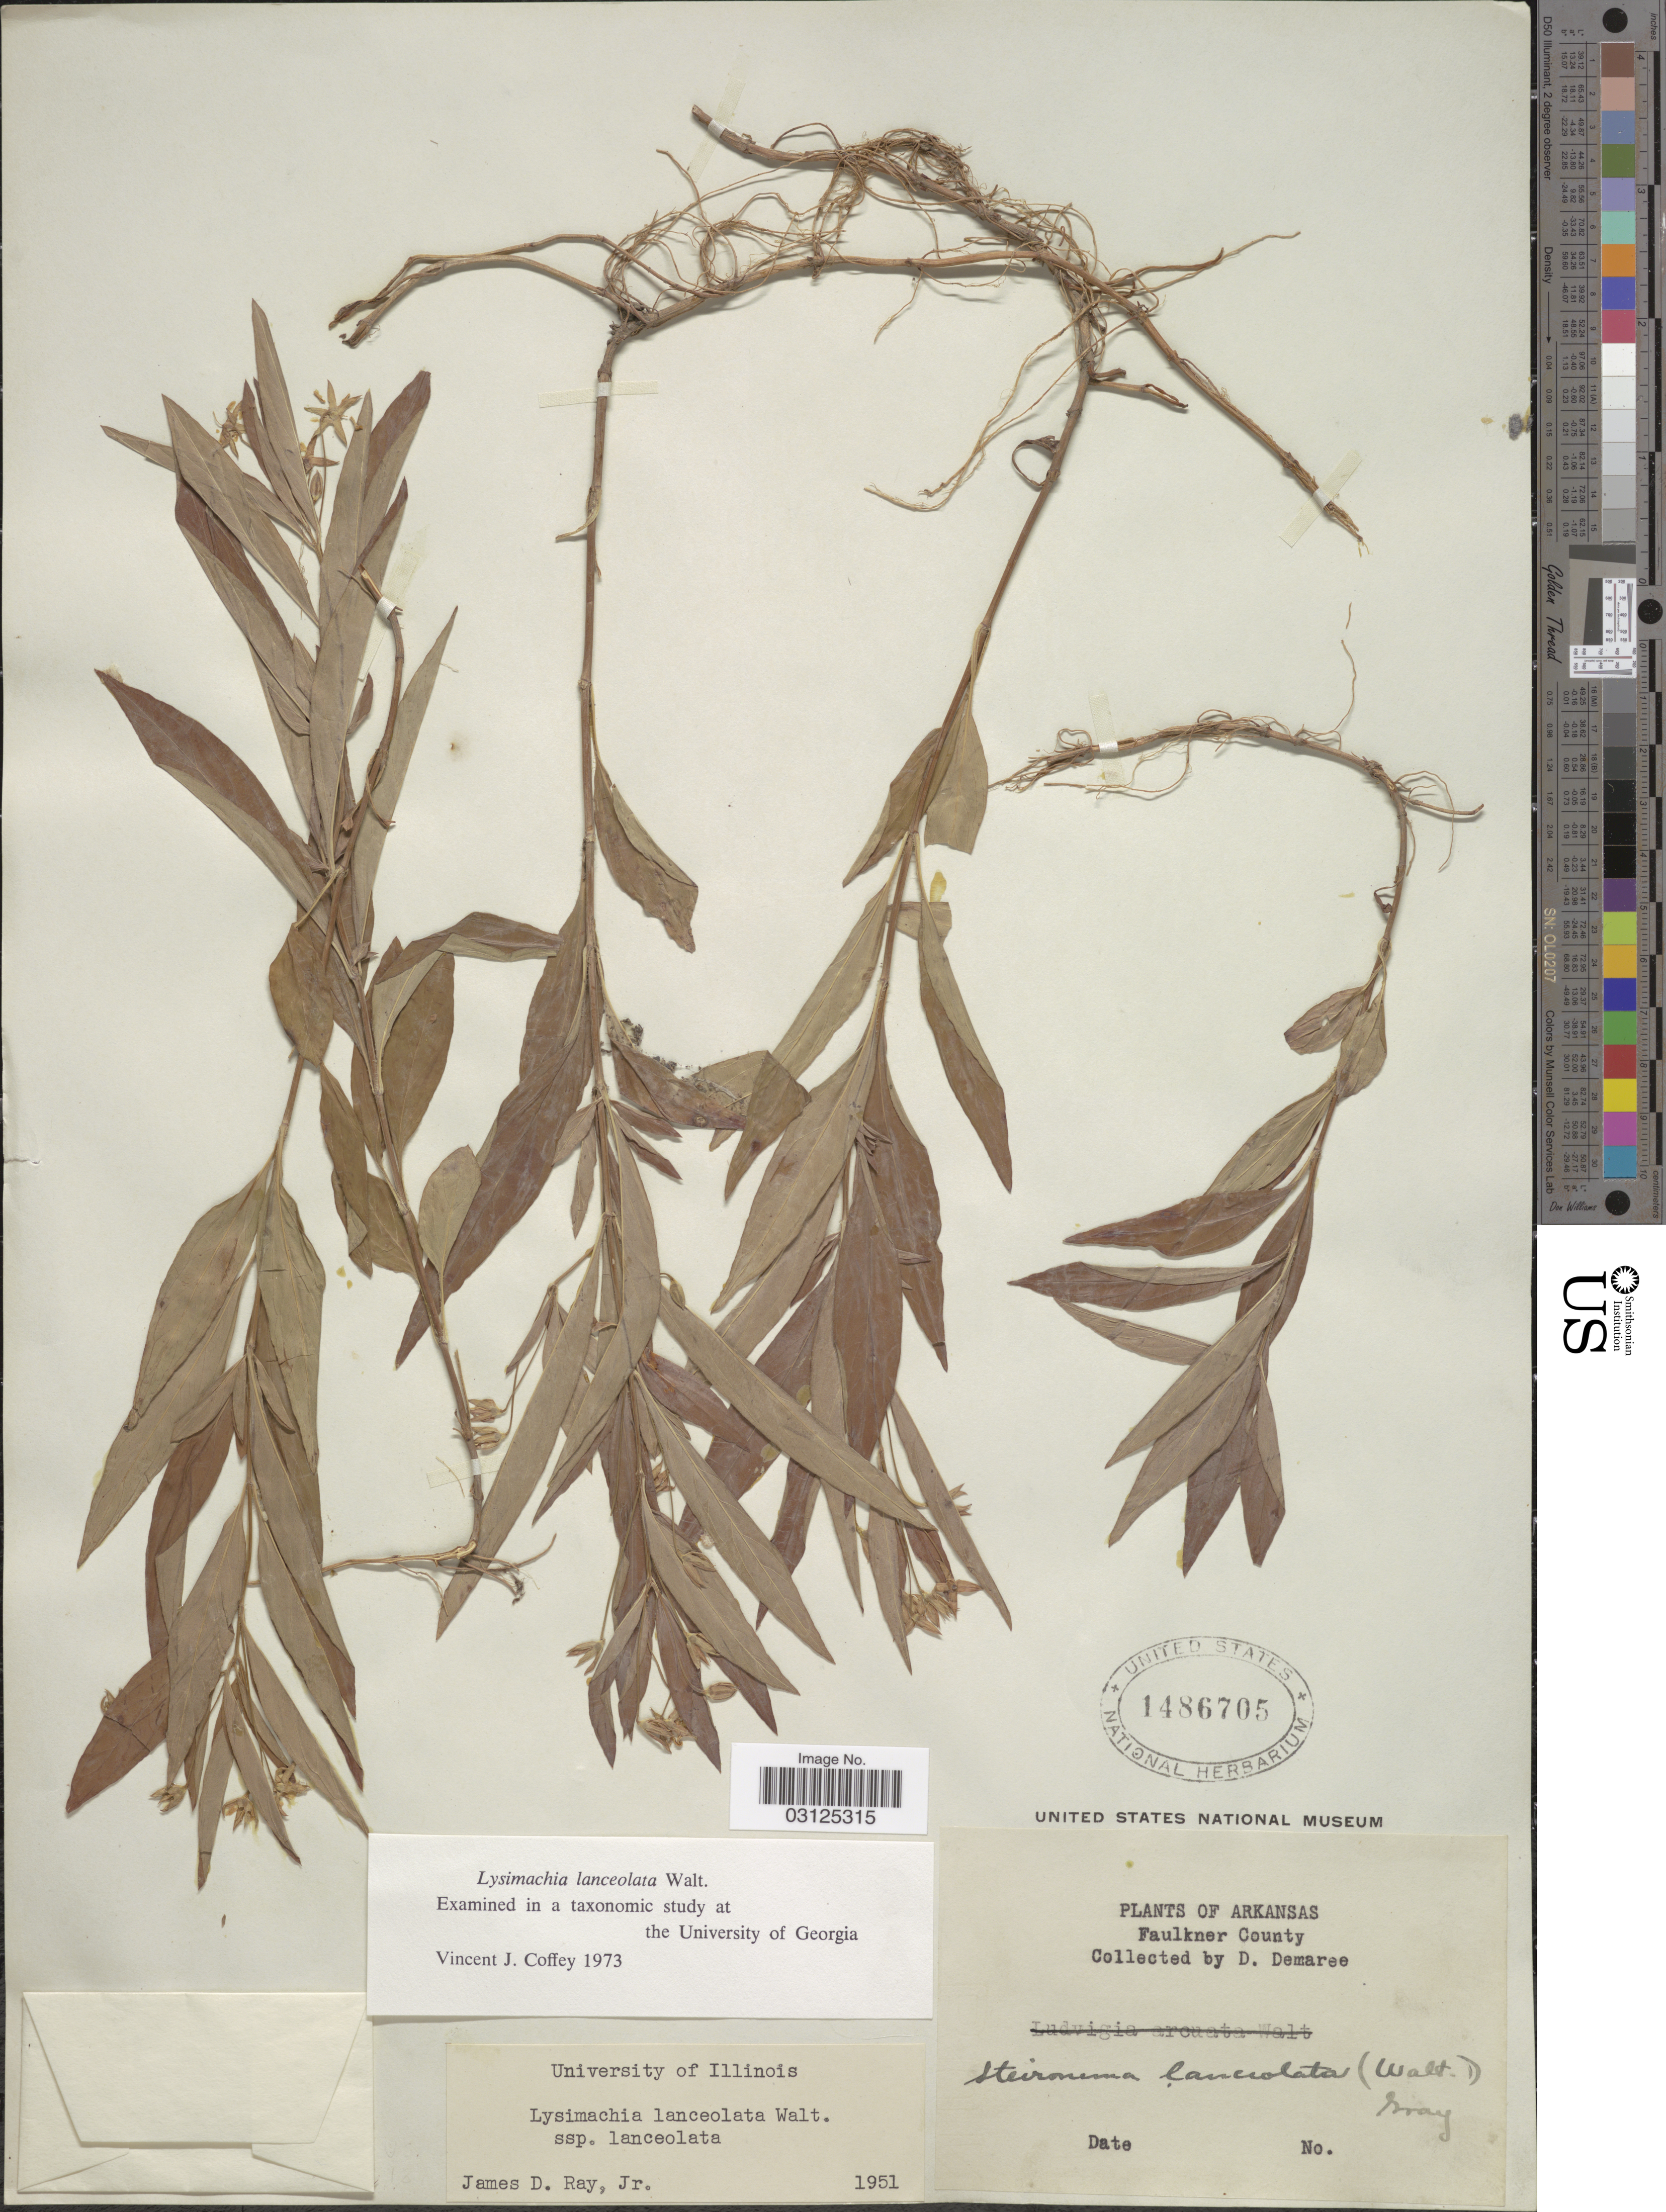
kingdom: Plantae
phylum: Tracheophyta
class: Magnoliopsida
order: Ericales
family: Primulaceae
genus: Steironema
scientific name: Steironema lanceolatum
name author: (Walter) A. Gray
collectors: D. Demaree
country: United States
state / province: Arkansas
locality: Faulkner County.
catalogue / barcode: US 1486705